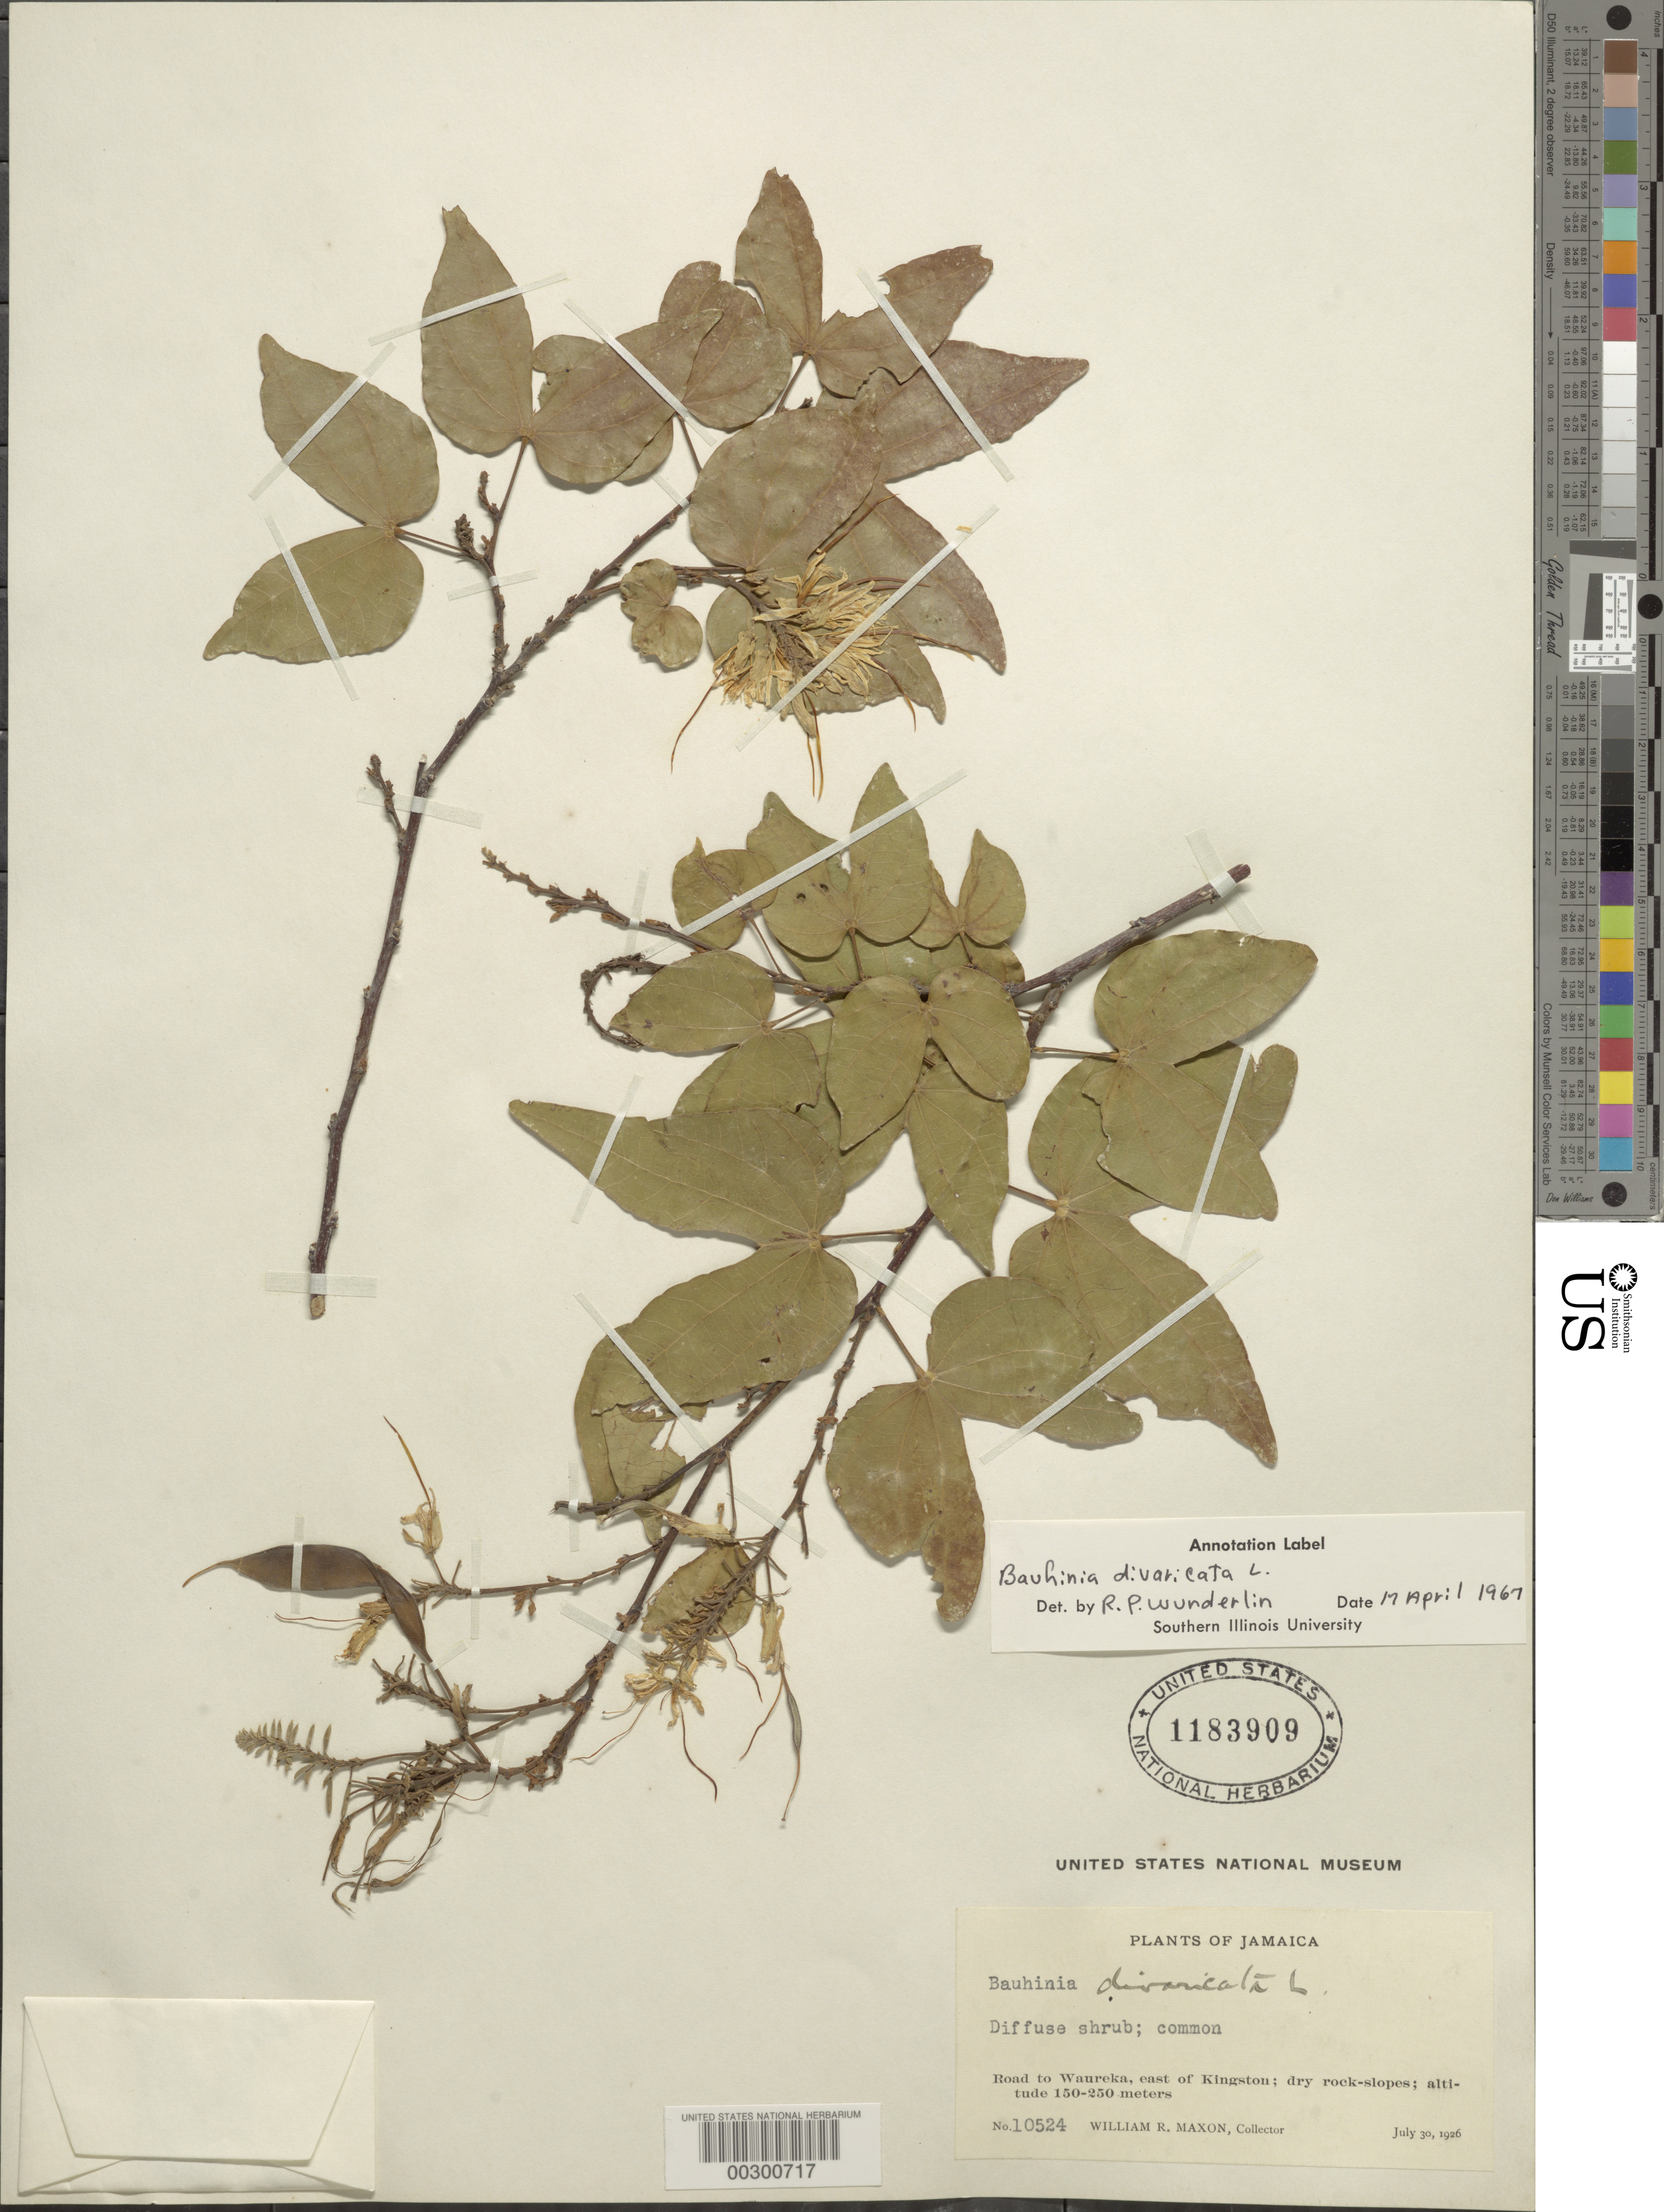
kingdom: Plantae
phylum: Tracheophyta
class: Magnoliopsida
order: Fabales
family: Fabaceae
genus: Bauhinia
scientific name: Bauhinia divaricata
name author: L.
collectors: W. R. Maxon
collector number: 10524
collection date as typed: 30 Jul 1926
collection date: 1926-07-30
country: Jamaica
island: Greater Antilles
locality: Road to waureka, e of kingston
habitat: Dry rock slopes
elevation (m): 150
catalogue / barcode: US 1183909